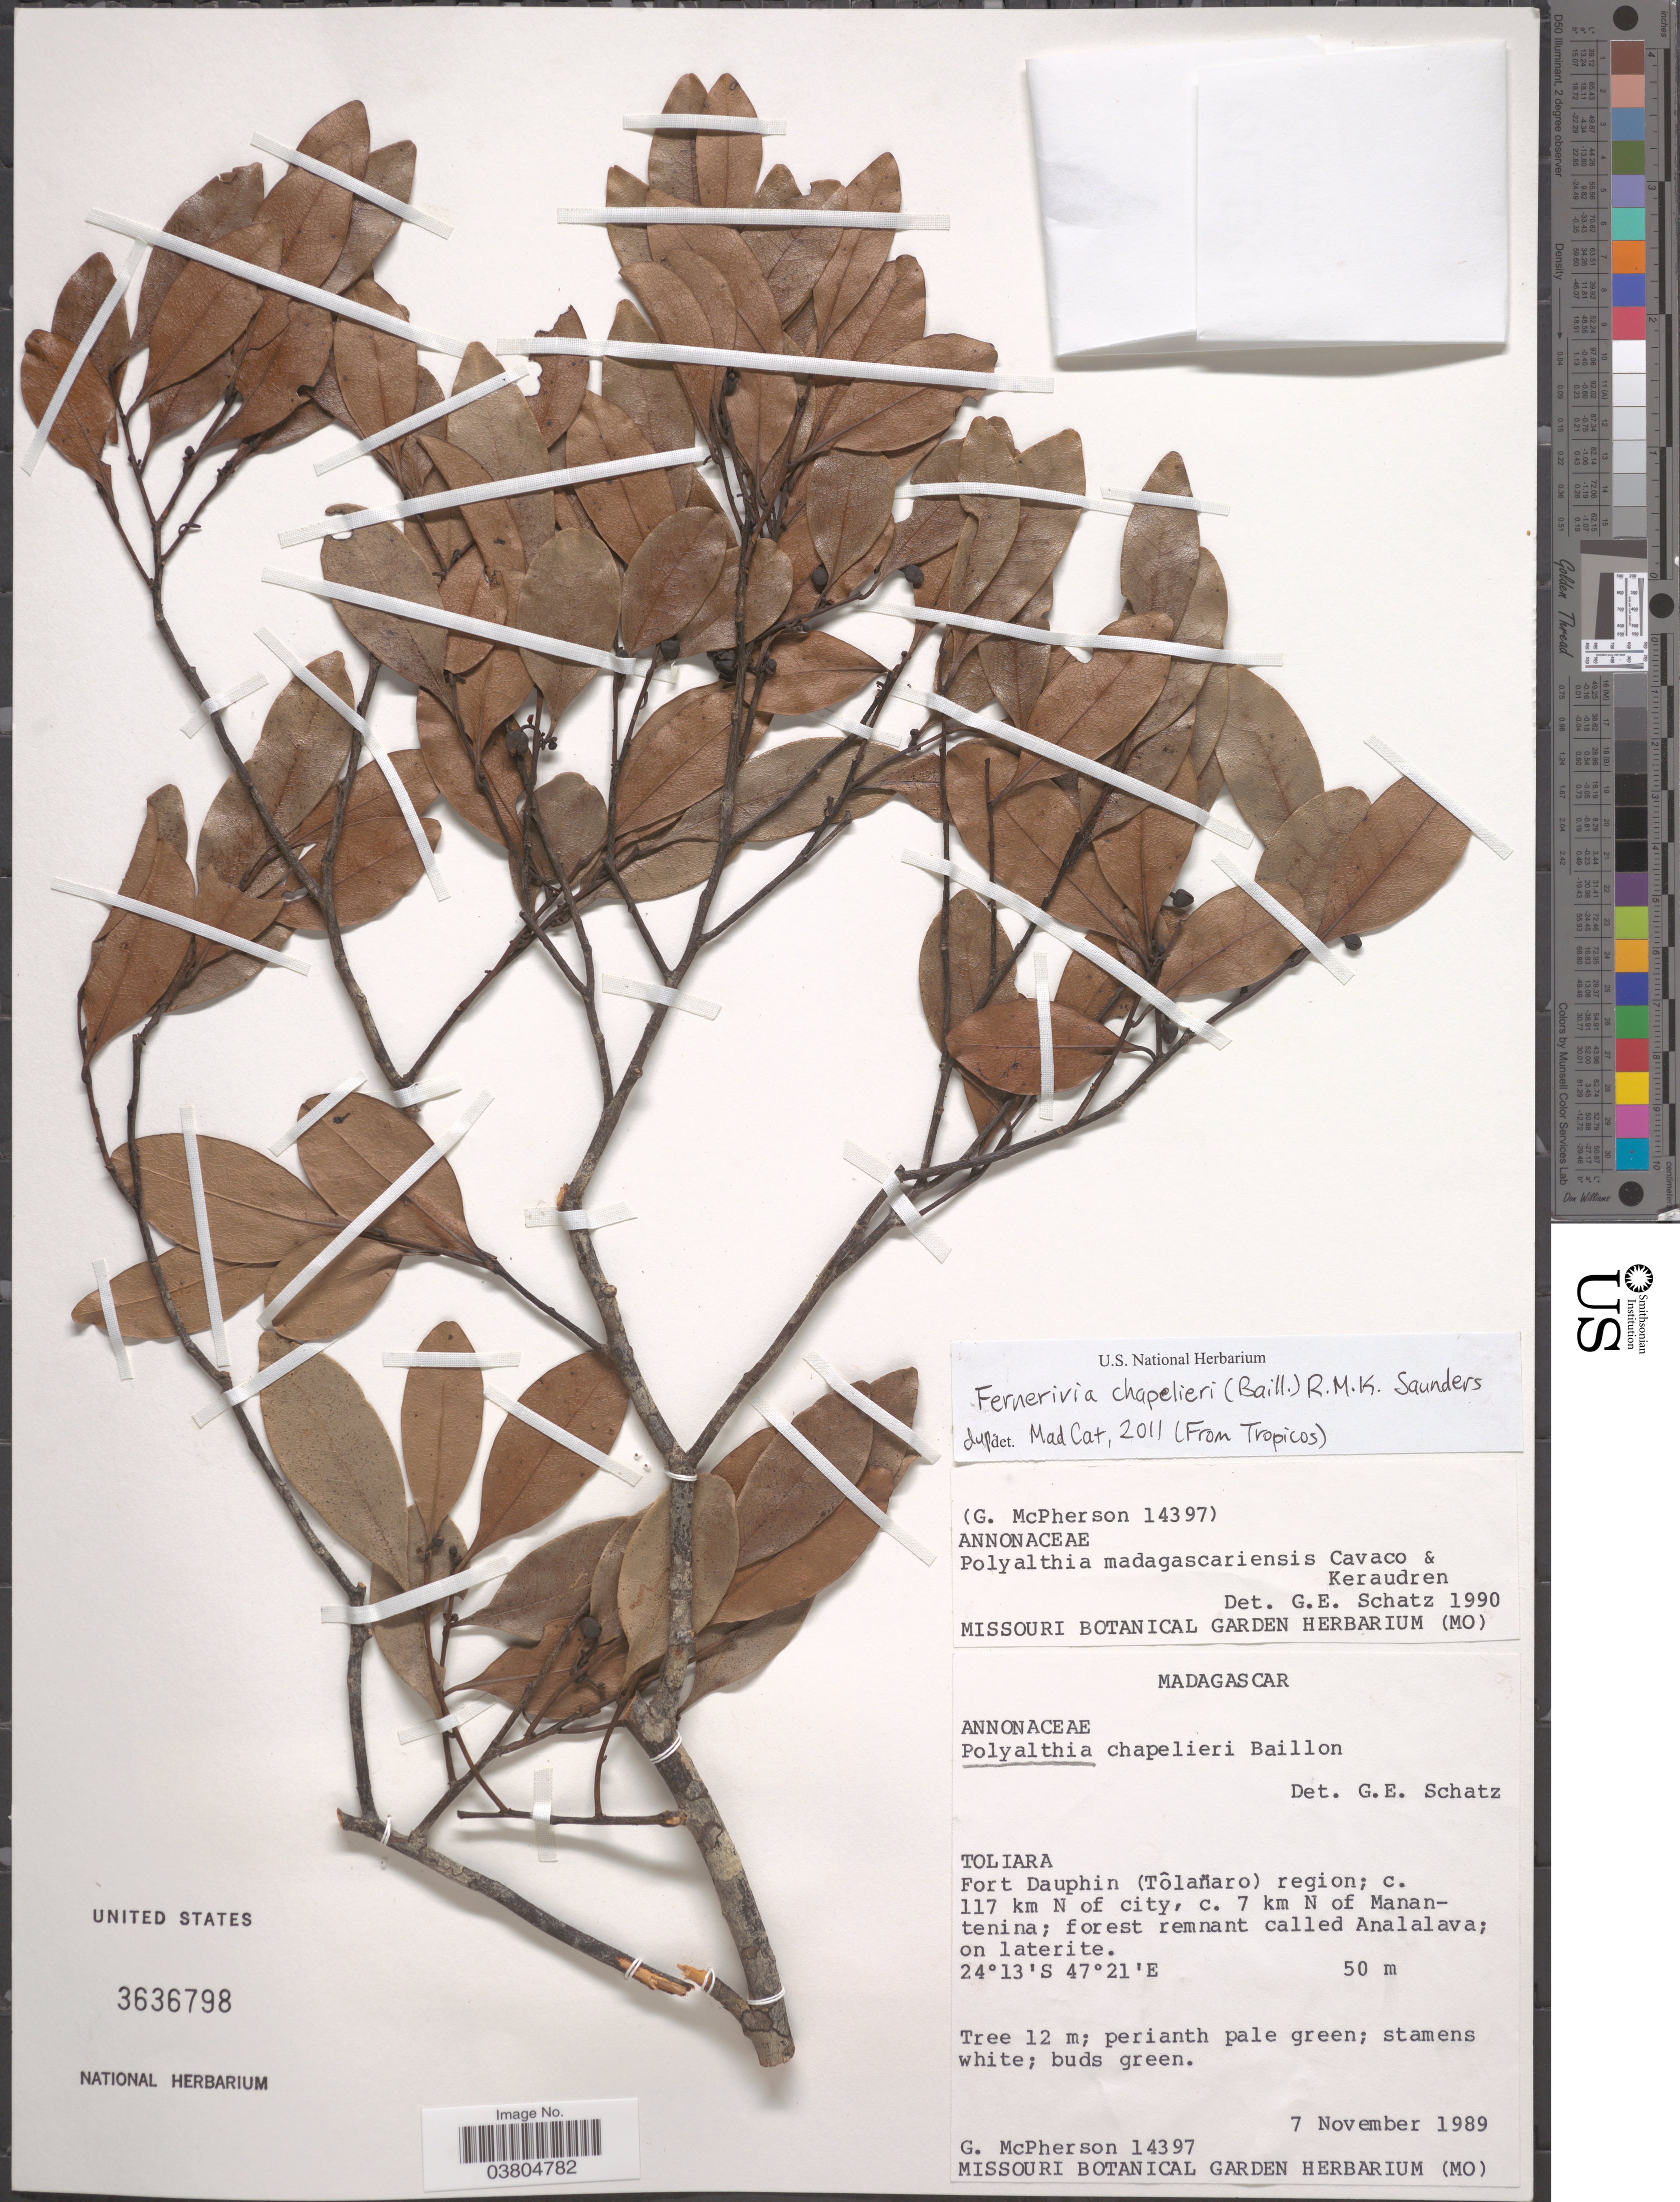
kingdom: Plantae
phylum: Tracheophyta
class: Magnoliopsida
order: Magnoliales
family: Annonaceae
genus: Fenerivia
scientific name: Fenerivia chapelieri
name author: (Baill.) R.M.K. Saunders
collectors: G. McPherson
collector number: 14397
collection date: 1989-11-07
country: Madagascar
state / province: Anosy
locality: Fort Dauphin (Tôlanaro) region; c. 117 km N of city, c. 7 km N of Manantenina.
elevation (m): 50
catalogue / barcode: US 3636798